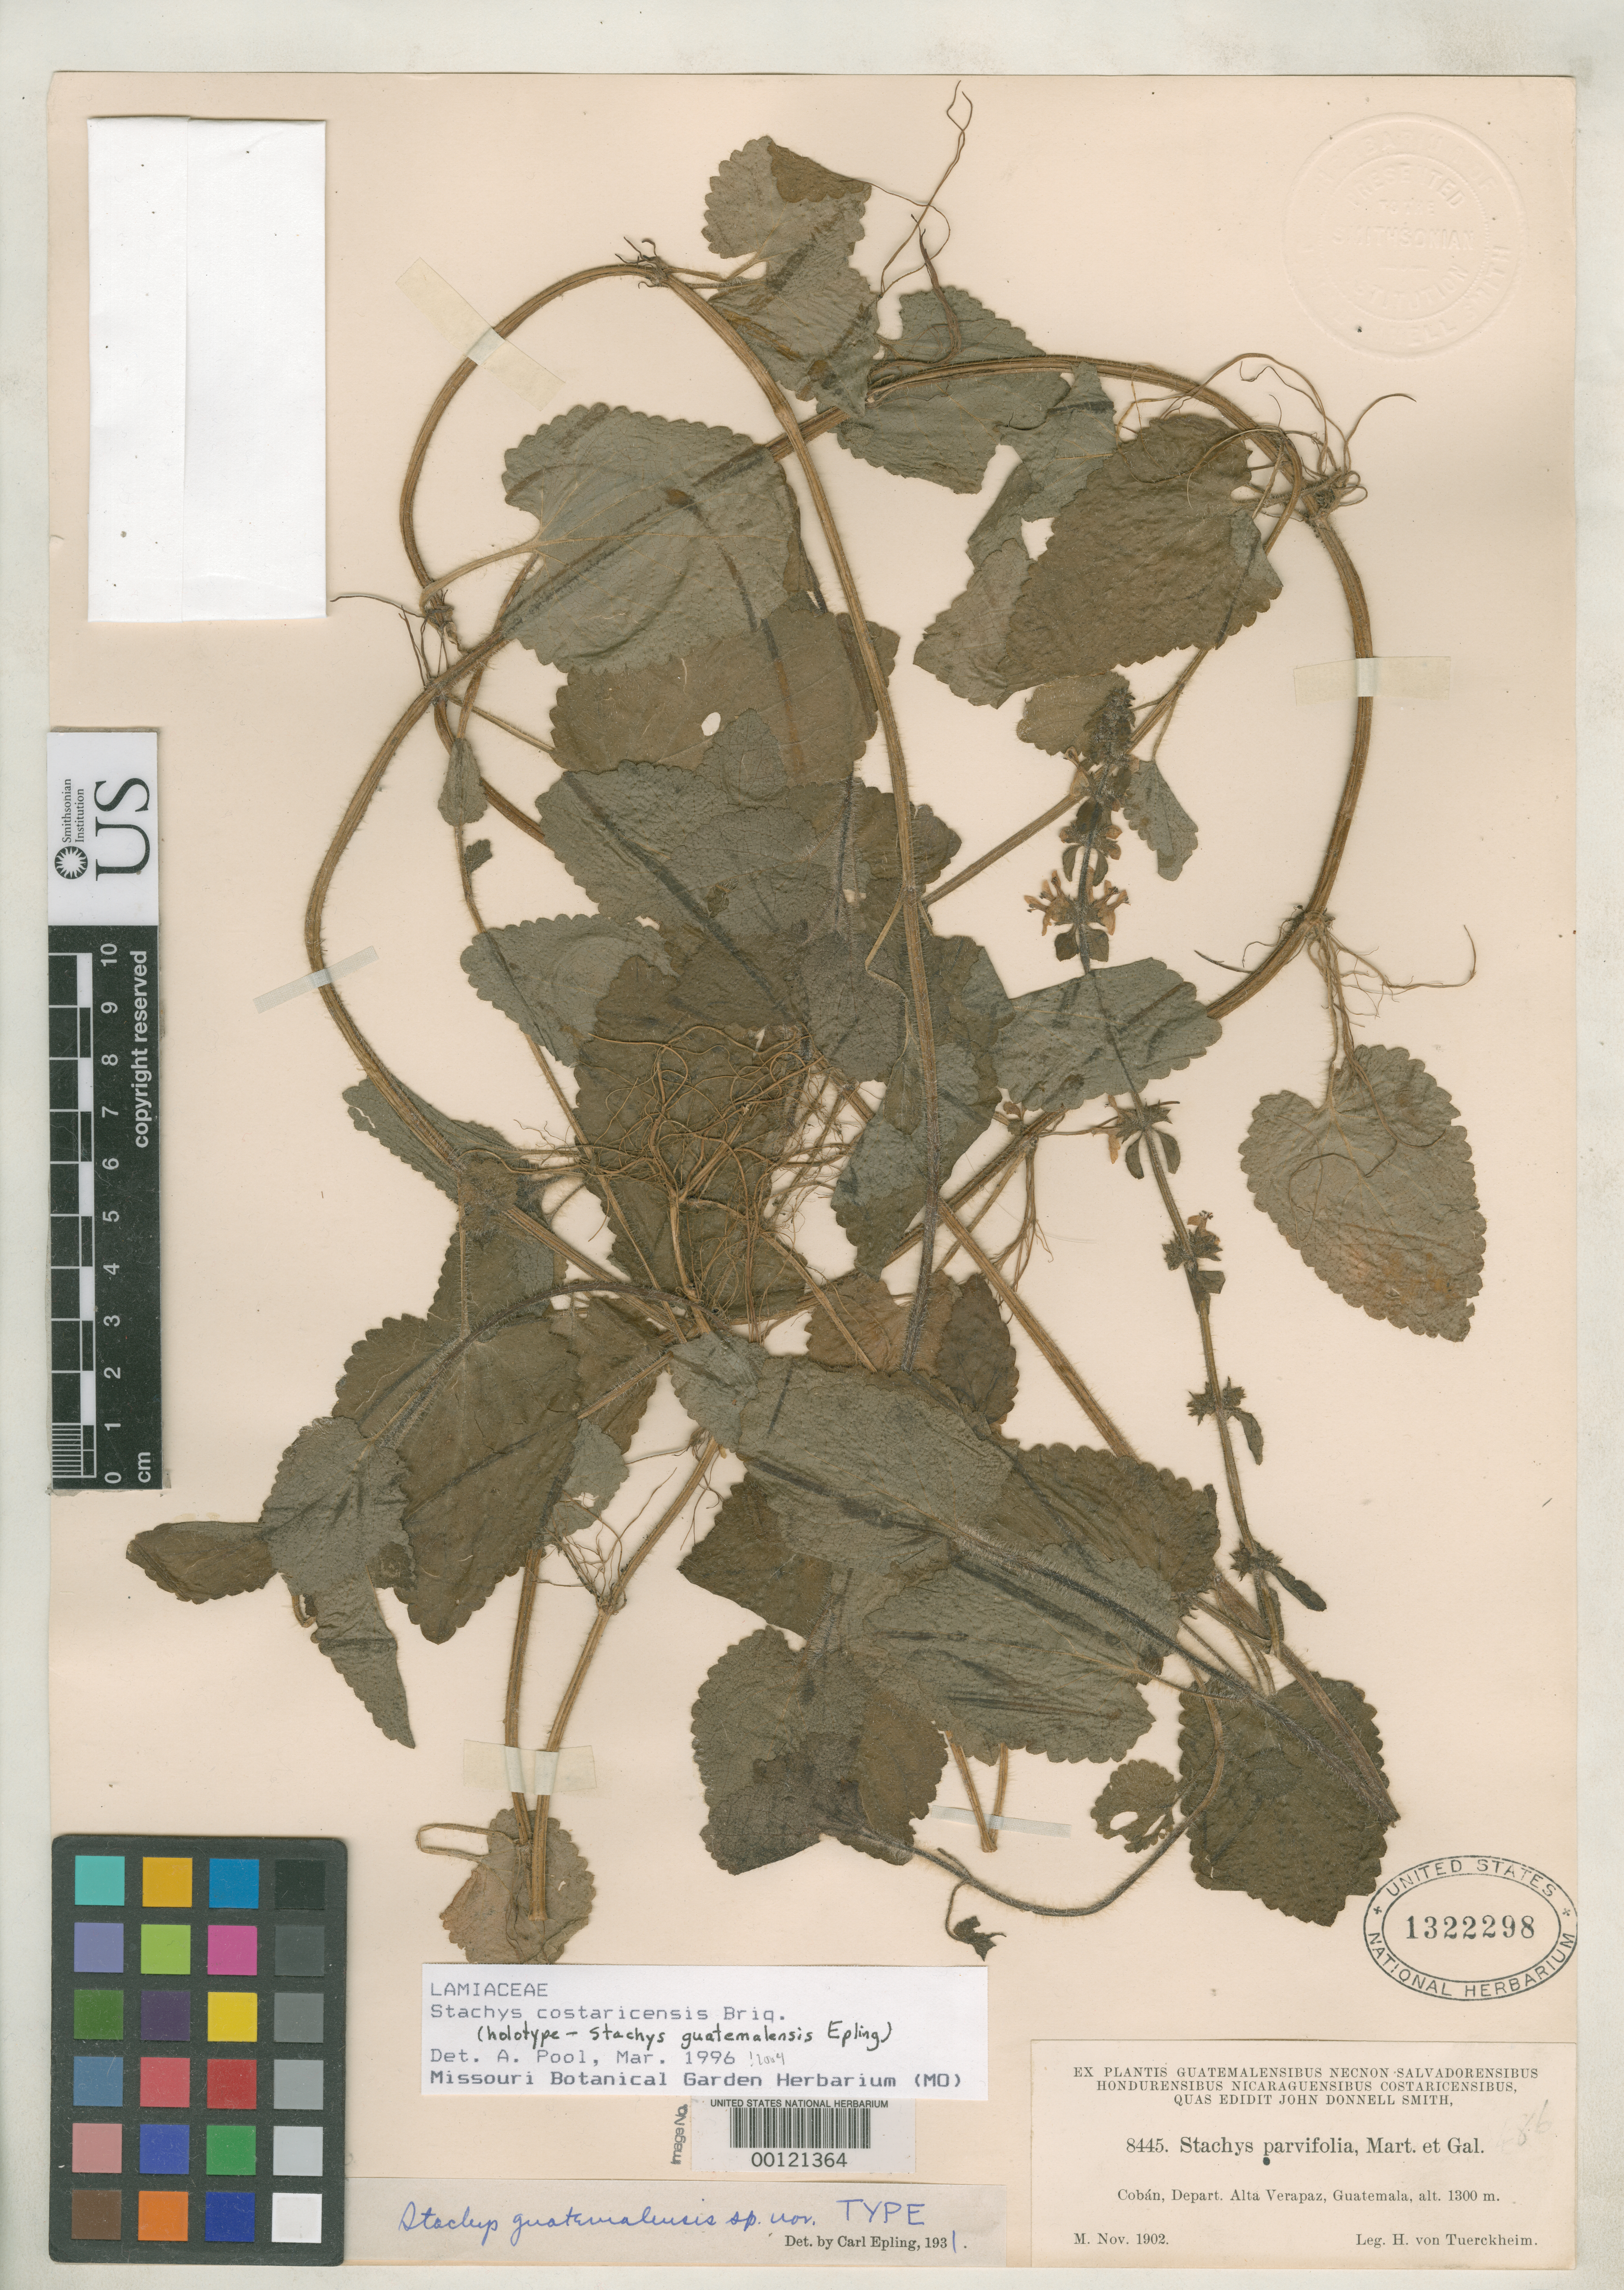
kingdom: Plantae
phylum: Tracheophyta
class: Magnoliopsida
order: Lamiales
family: Lamiaceae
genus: Stachys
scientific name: Stachys guatemalensis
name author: Epling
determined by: Pool, A., (MO), Missouri Botanical Garden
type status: Holotype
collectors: H. von Türckheim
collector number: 8445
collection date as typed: Nov 1902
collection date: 1902-11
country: Guatemala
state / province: Alta Verapaz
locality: Cobán, Depart. Alta Verapaz, Guatemala.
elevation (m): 1300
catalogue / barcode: US 1322298